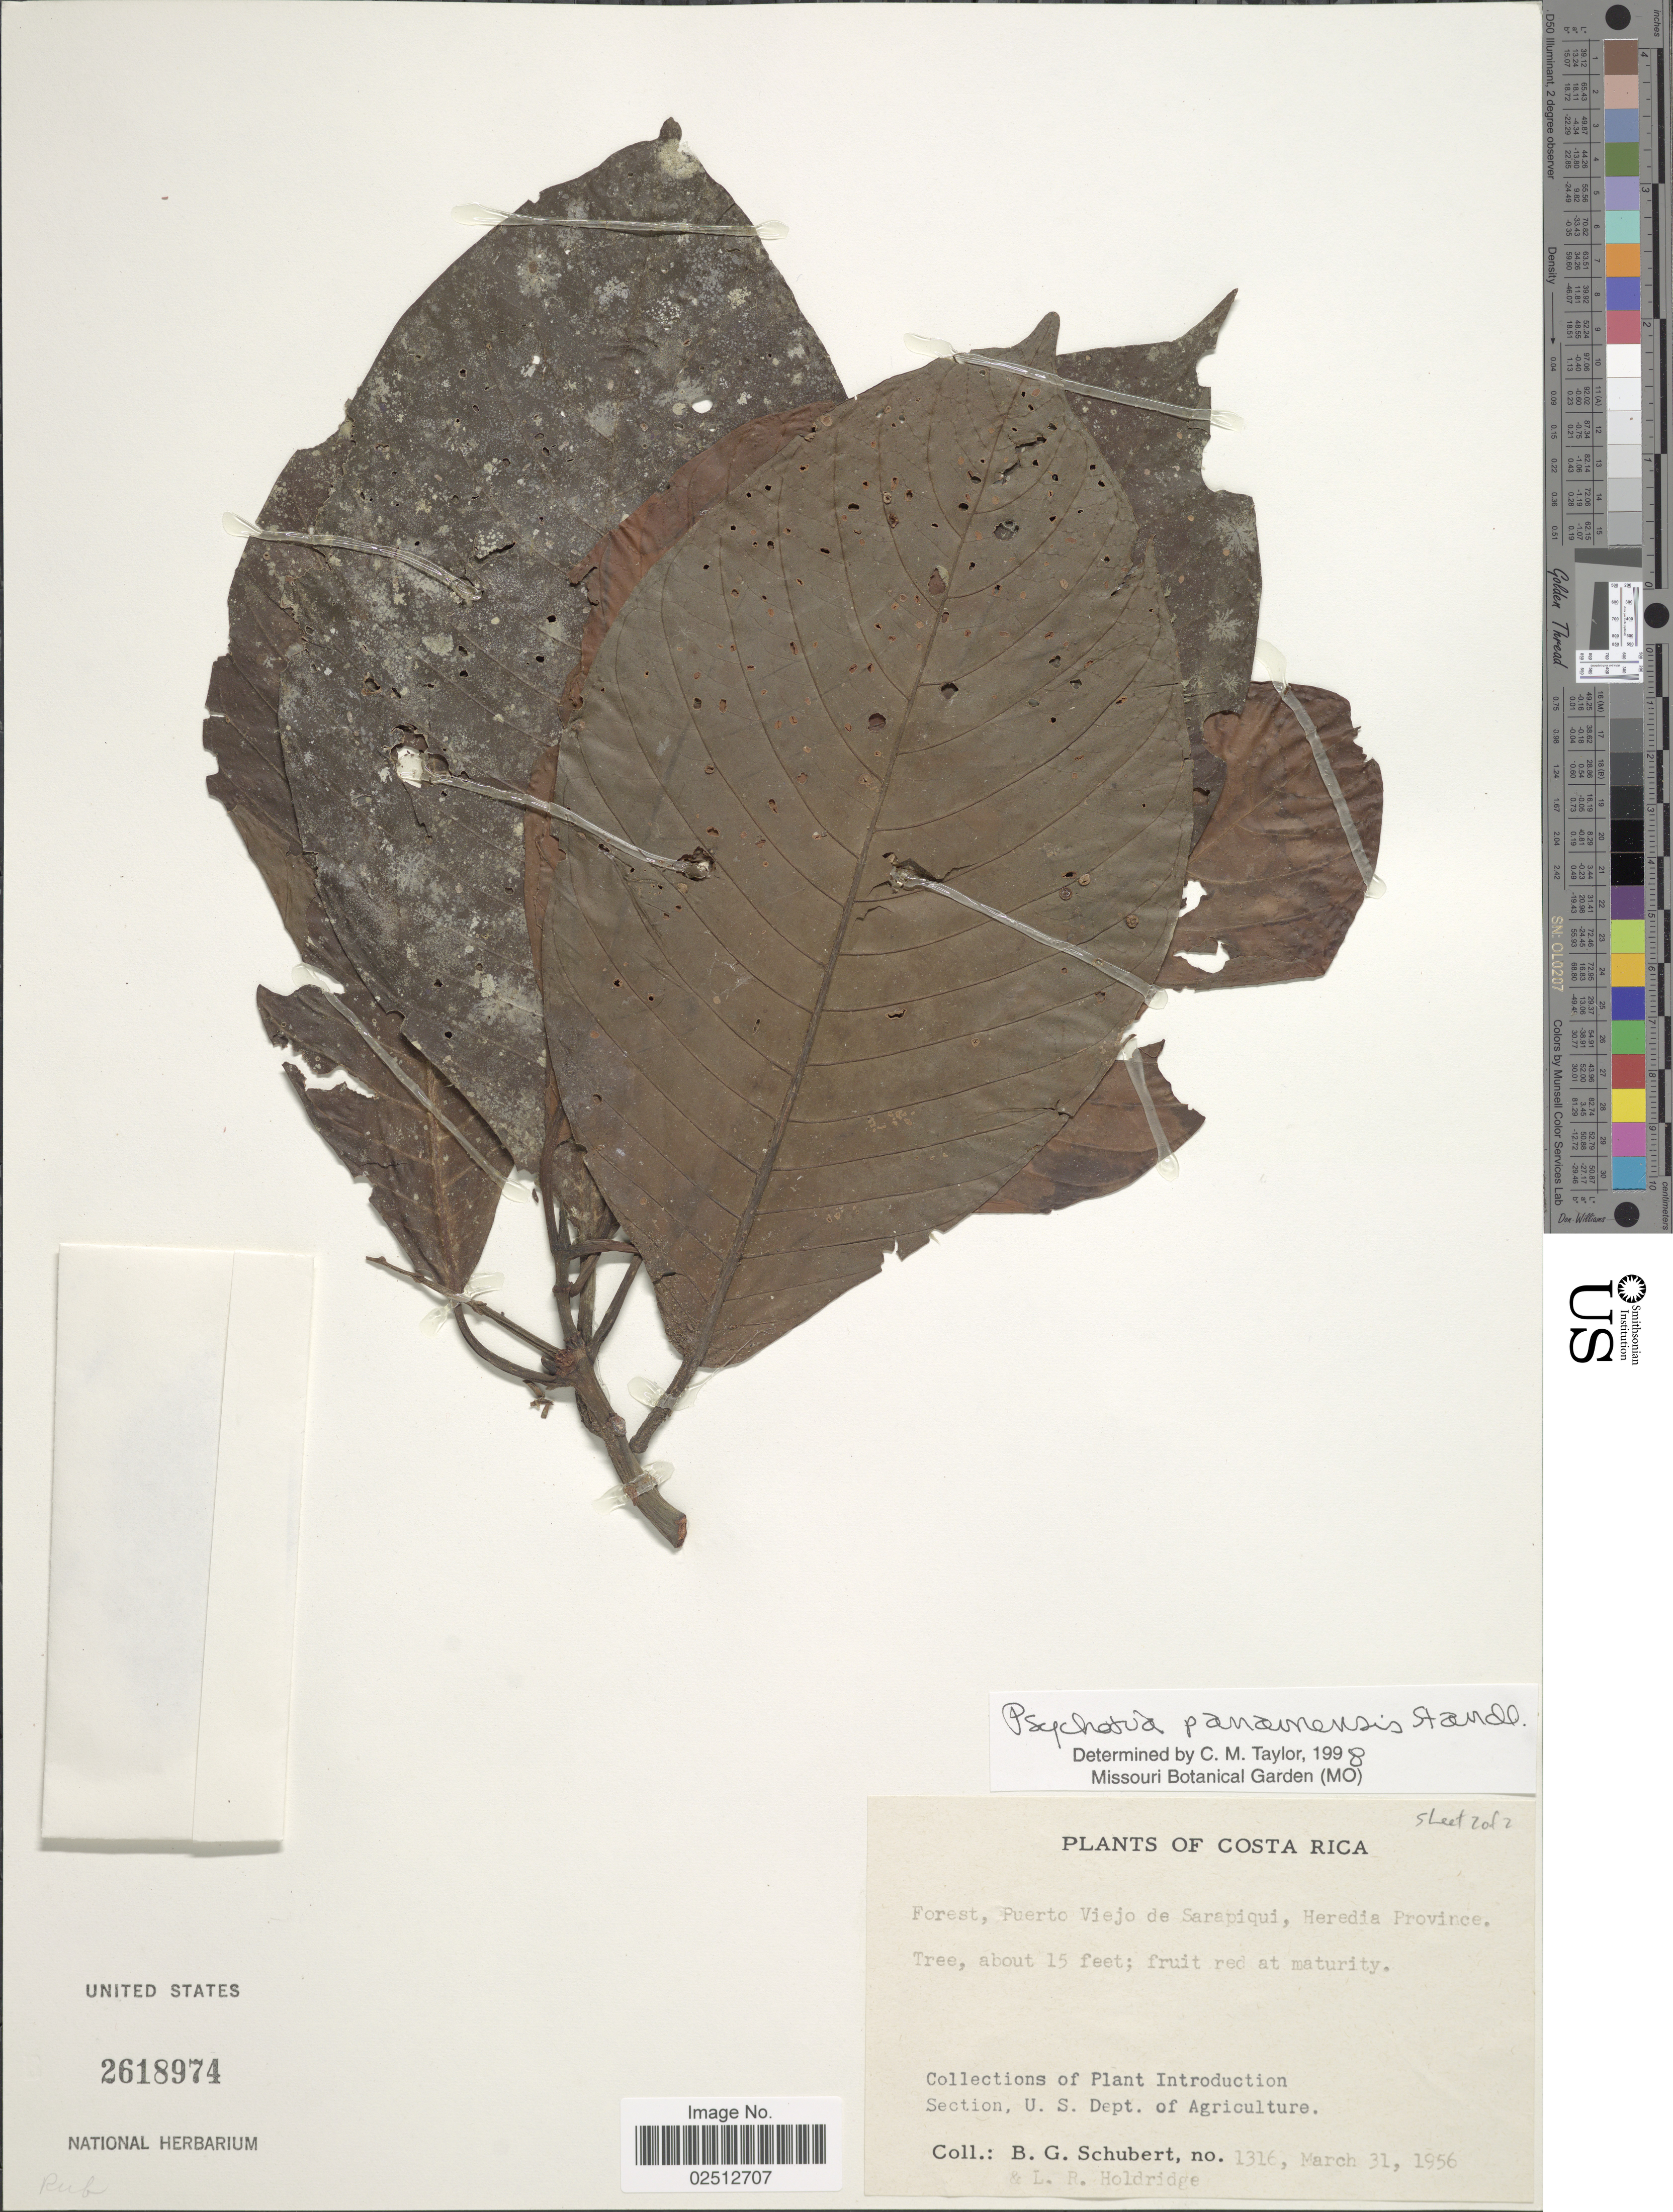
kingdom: Plantae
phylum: Tracheophyta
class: Magnoliopsida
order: Gentianales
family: Rubiaceae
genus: Psychotria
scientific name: Psychotria panamensis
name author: Standl.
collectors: B. Schubert & L. Holdridge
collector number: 1316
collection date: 1956-03-31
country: Costa Rica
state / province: Heredia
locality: Forest, Puerto Viejo de Sarapiqui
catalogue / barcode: US 2618974